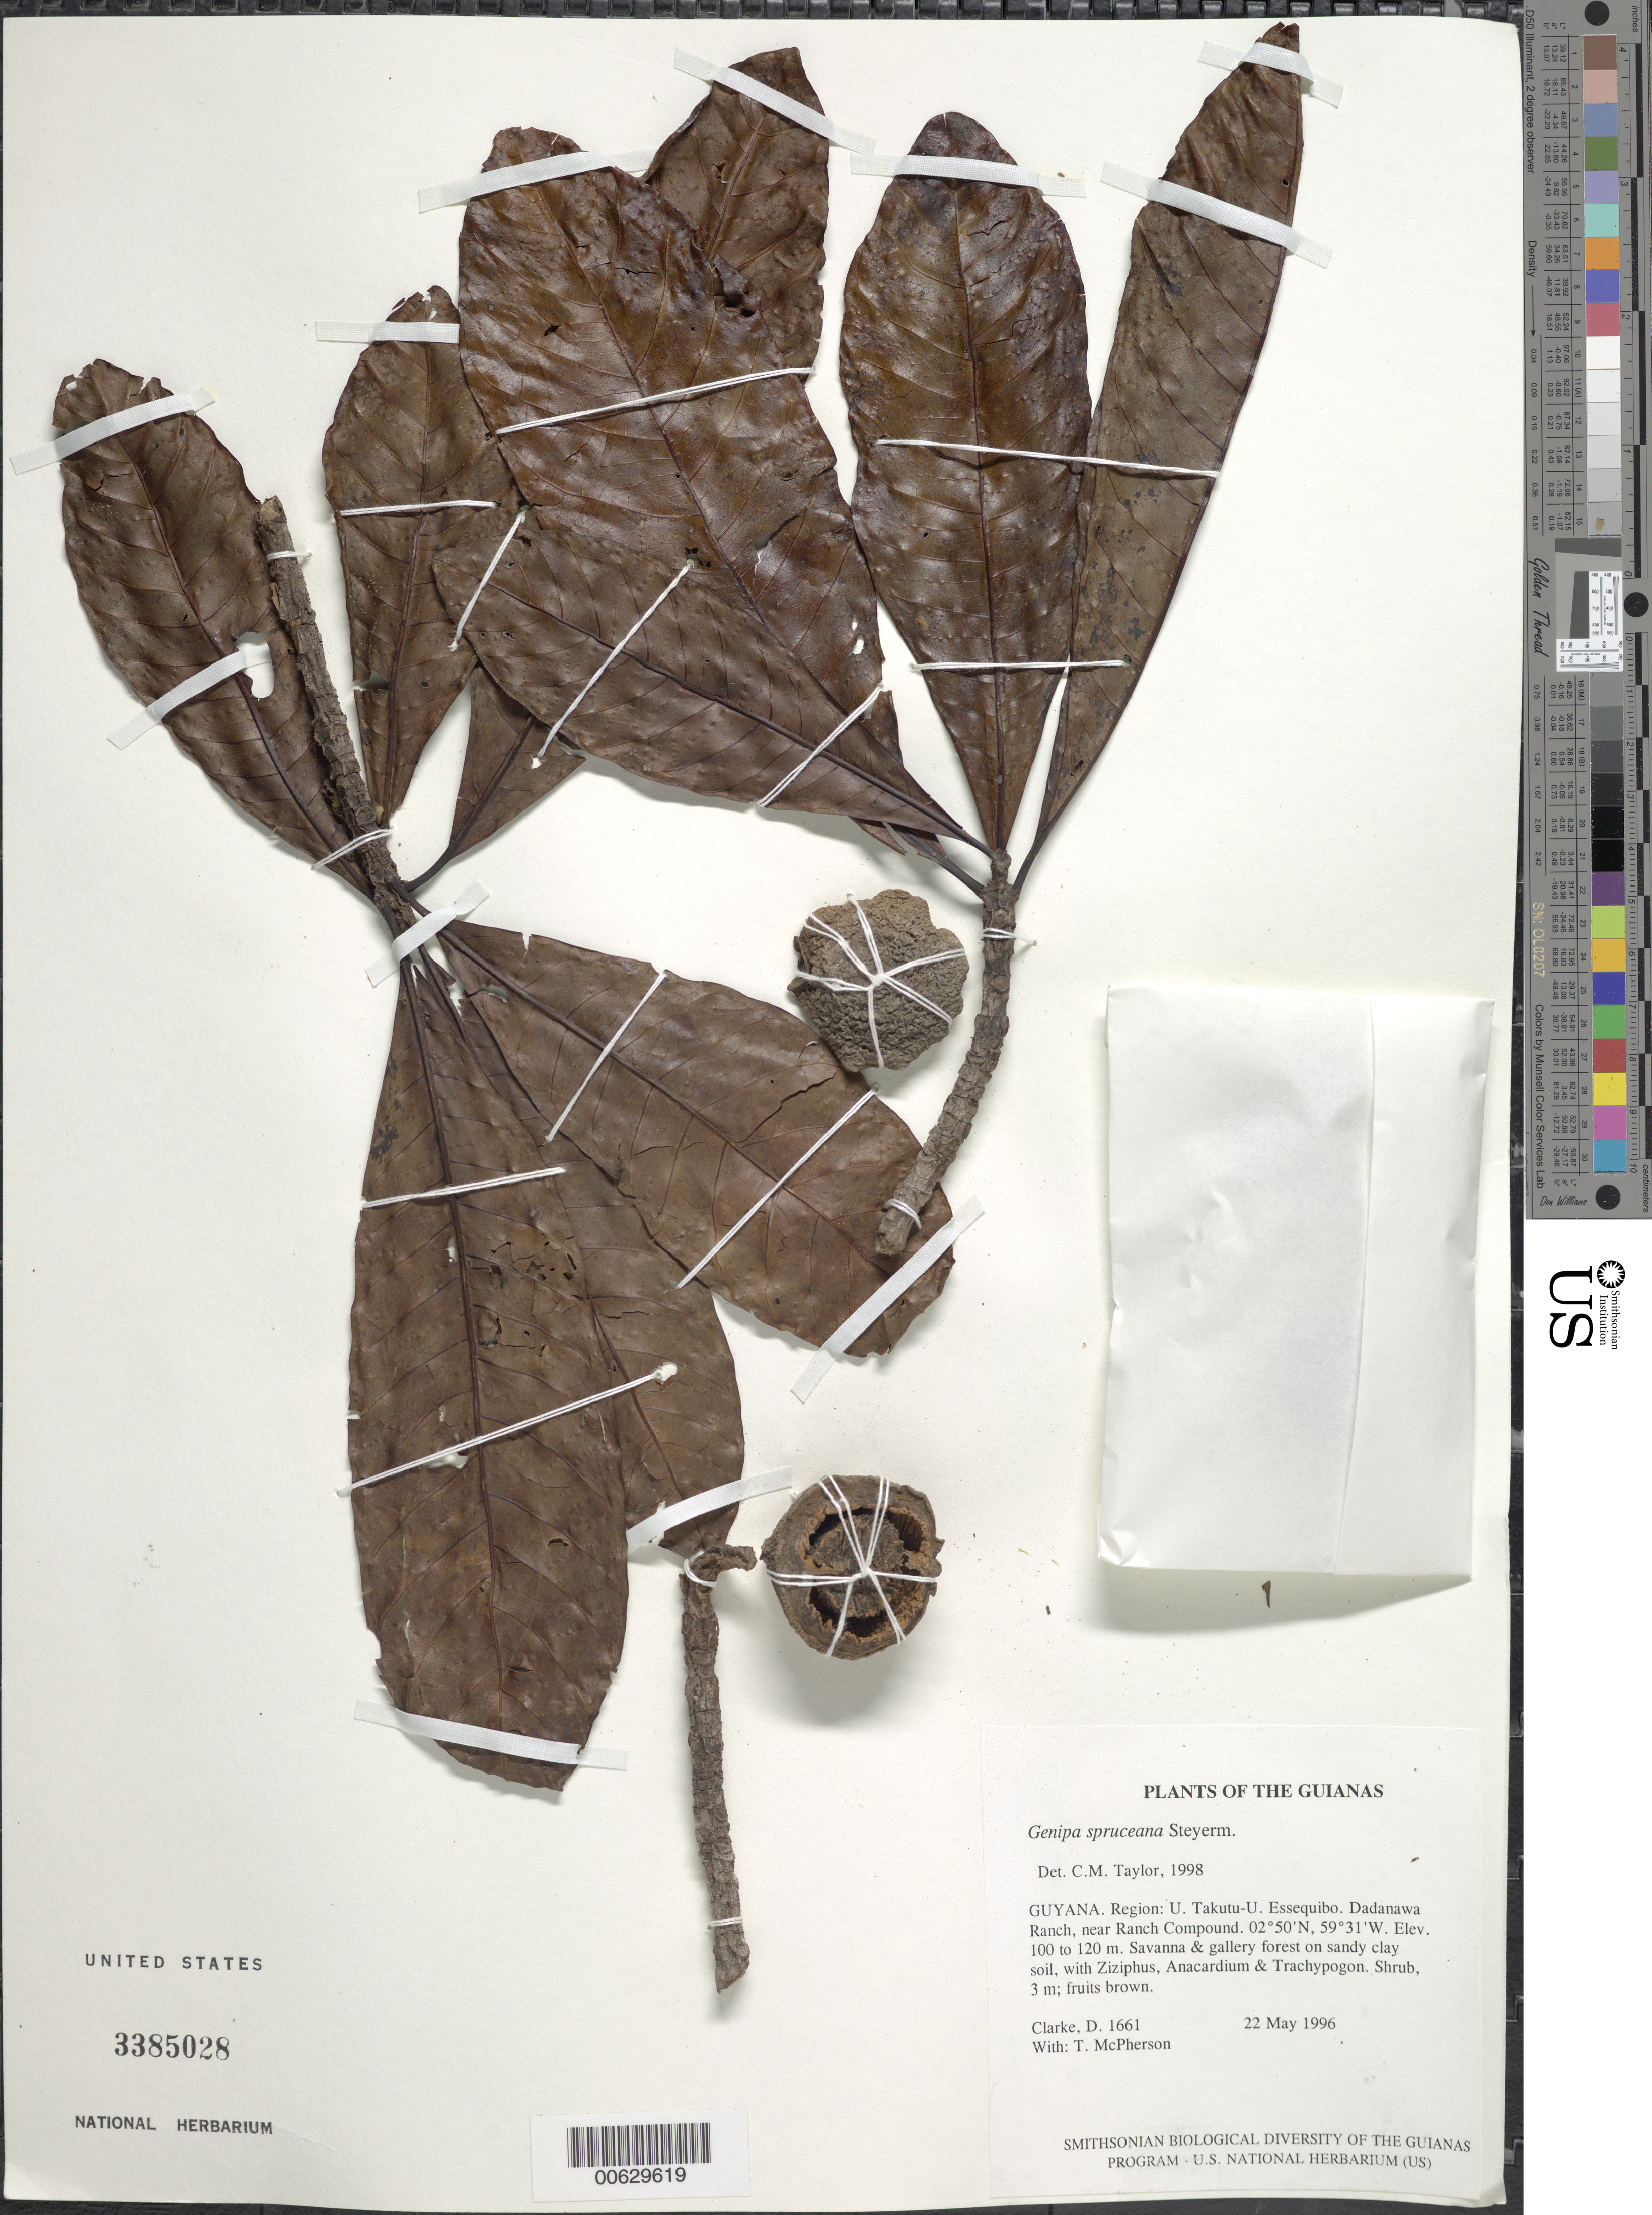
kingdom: Plantae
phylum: Tracheophyta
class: Magnoliopsida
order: Gentianales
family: Rubiaceae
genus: Genipa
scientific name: Genipa spruceana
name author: Steyerm.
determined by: Taylor, Charlotte M.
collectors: H. D. Clarke & T. McPherson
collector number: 1661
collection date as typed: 22 May 1996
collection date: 1996-05-22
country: Guyana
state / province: U. Takutu-U. Essequibo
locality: Dadanawa Ranch, near Ranch Compound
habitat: Savanna & gallery forest on sandy clay soil, with Ziziphus, Anacardium & Trachypogon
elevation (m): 100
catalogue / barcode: US 3385028